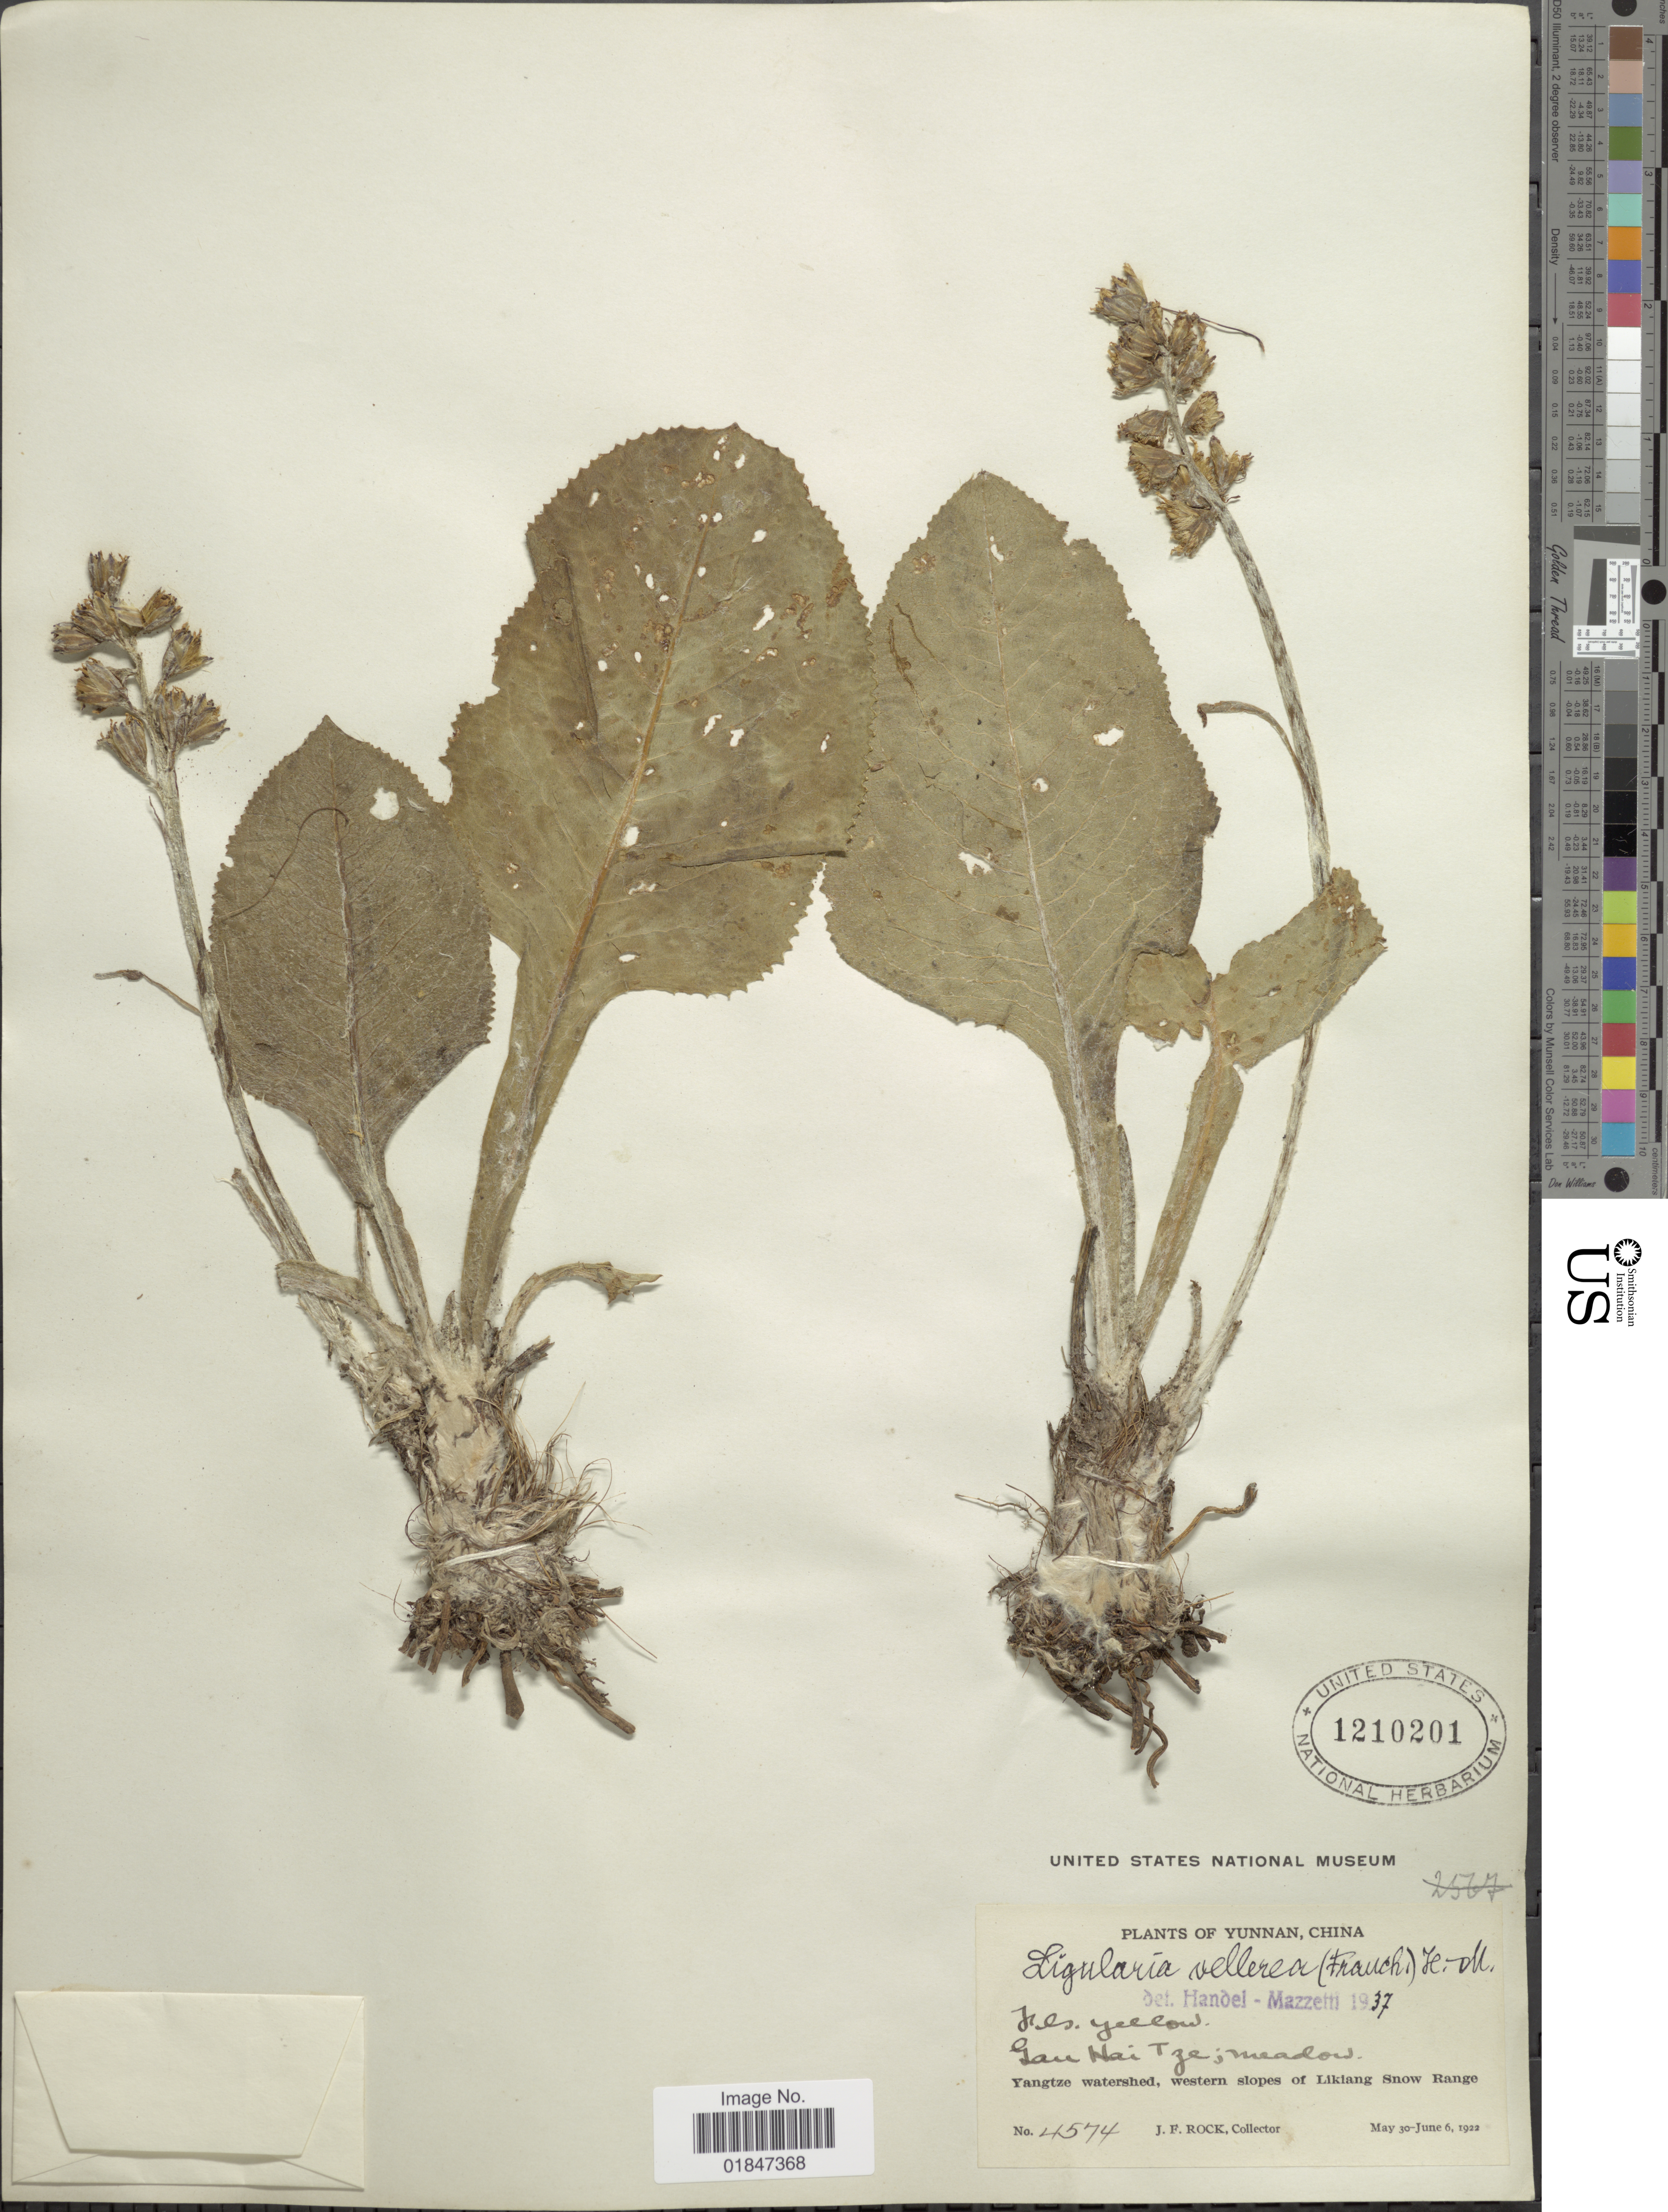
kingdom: Plantae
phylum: Tracheophyta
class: Magnoliopsida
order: Asterales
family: Asteraceae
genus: Ligularia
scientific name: Ligularia vellerea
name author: (Franch.) Hand.-Mazz.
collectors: J. Rock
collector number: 4574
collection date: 1922-05-30/1922-06-06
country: China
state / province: Yunnan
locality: Gau Hai Tze, Yangtze watershed, western slopes of Likiang Snow Range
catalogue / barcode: US 1210201